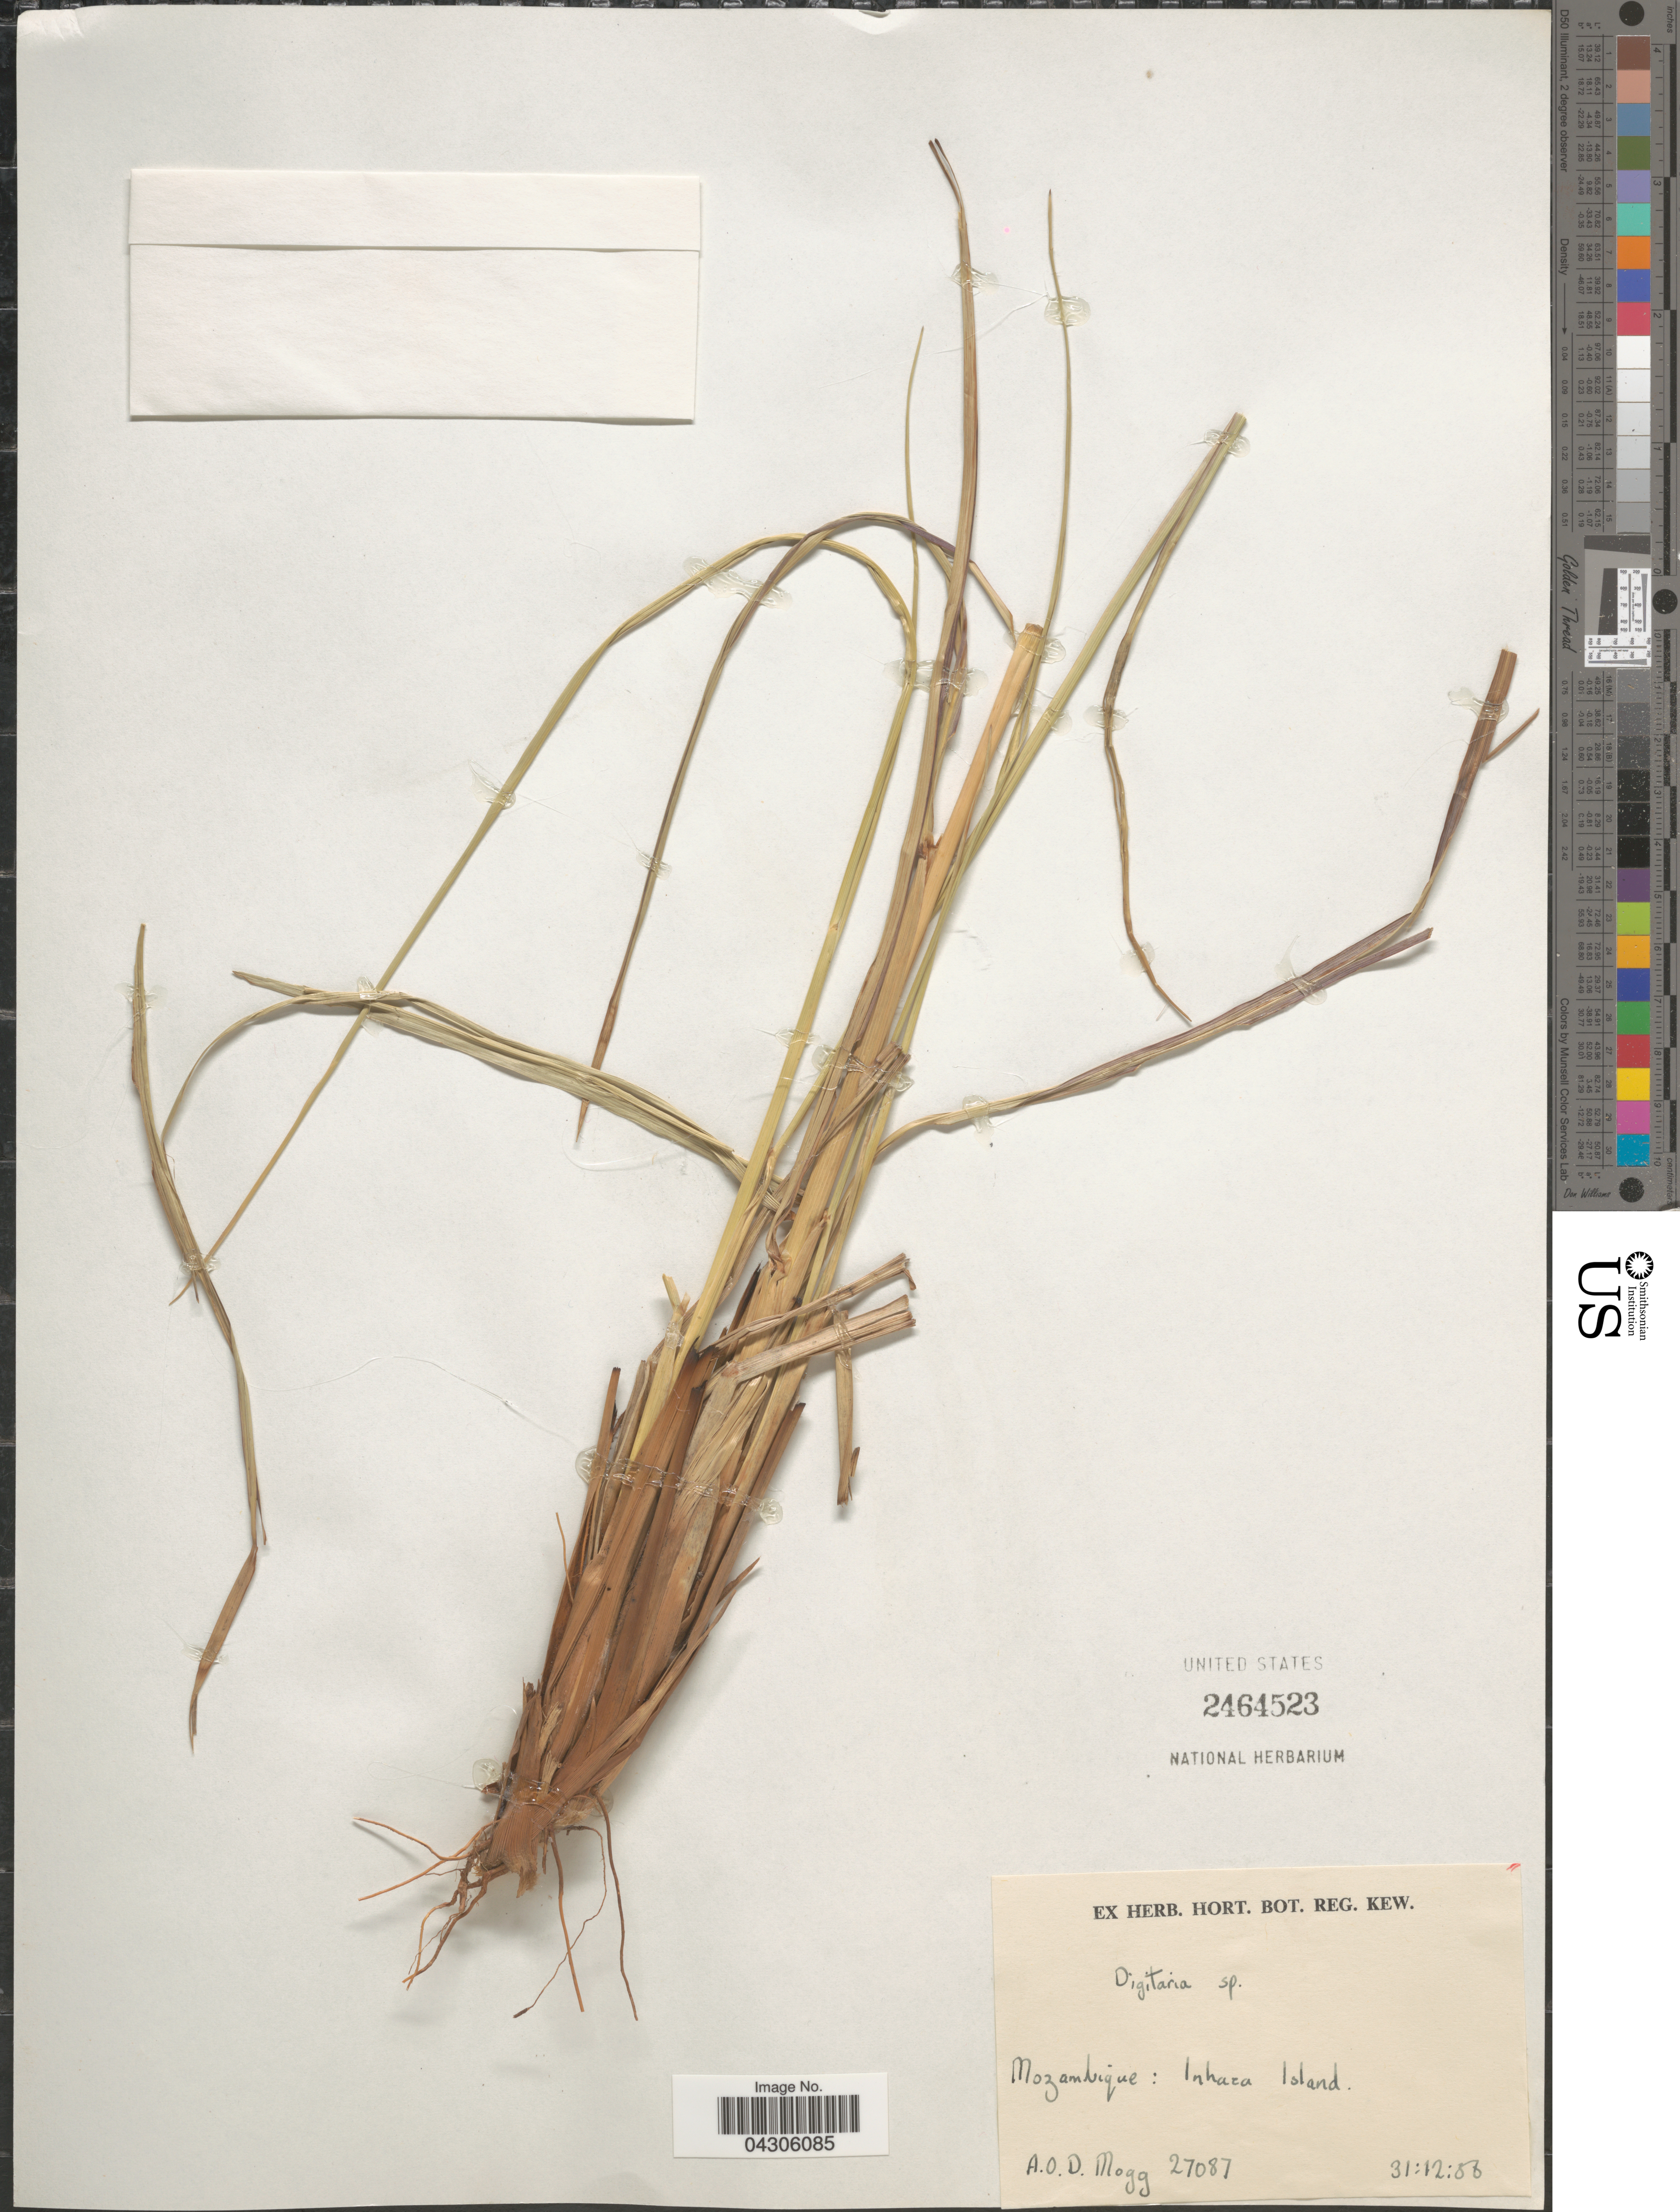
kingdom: Plantae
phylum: Tracheophyta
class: Liliopsida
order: Poales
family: Poaceae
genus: Digitaria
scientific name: Digitaria sp.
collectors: A. O. Mogg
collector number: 27087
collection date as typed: Transcribed d/m/y: 31/12/56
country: Mozambique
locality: Inhaca Island.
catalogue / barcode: US 2464523